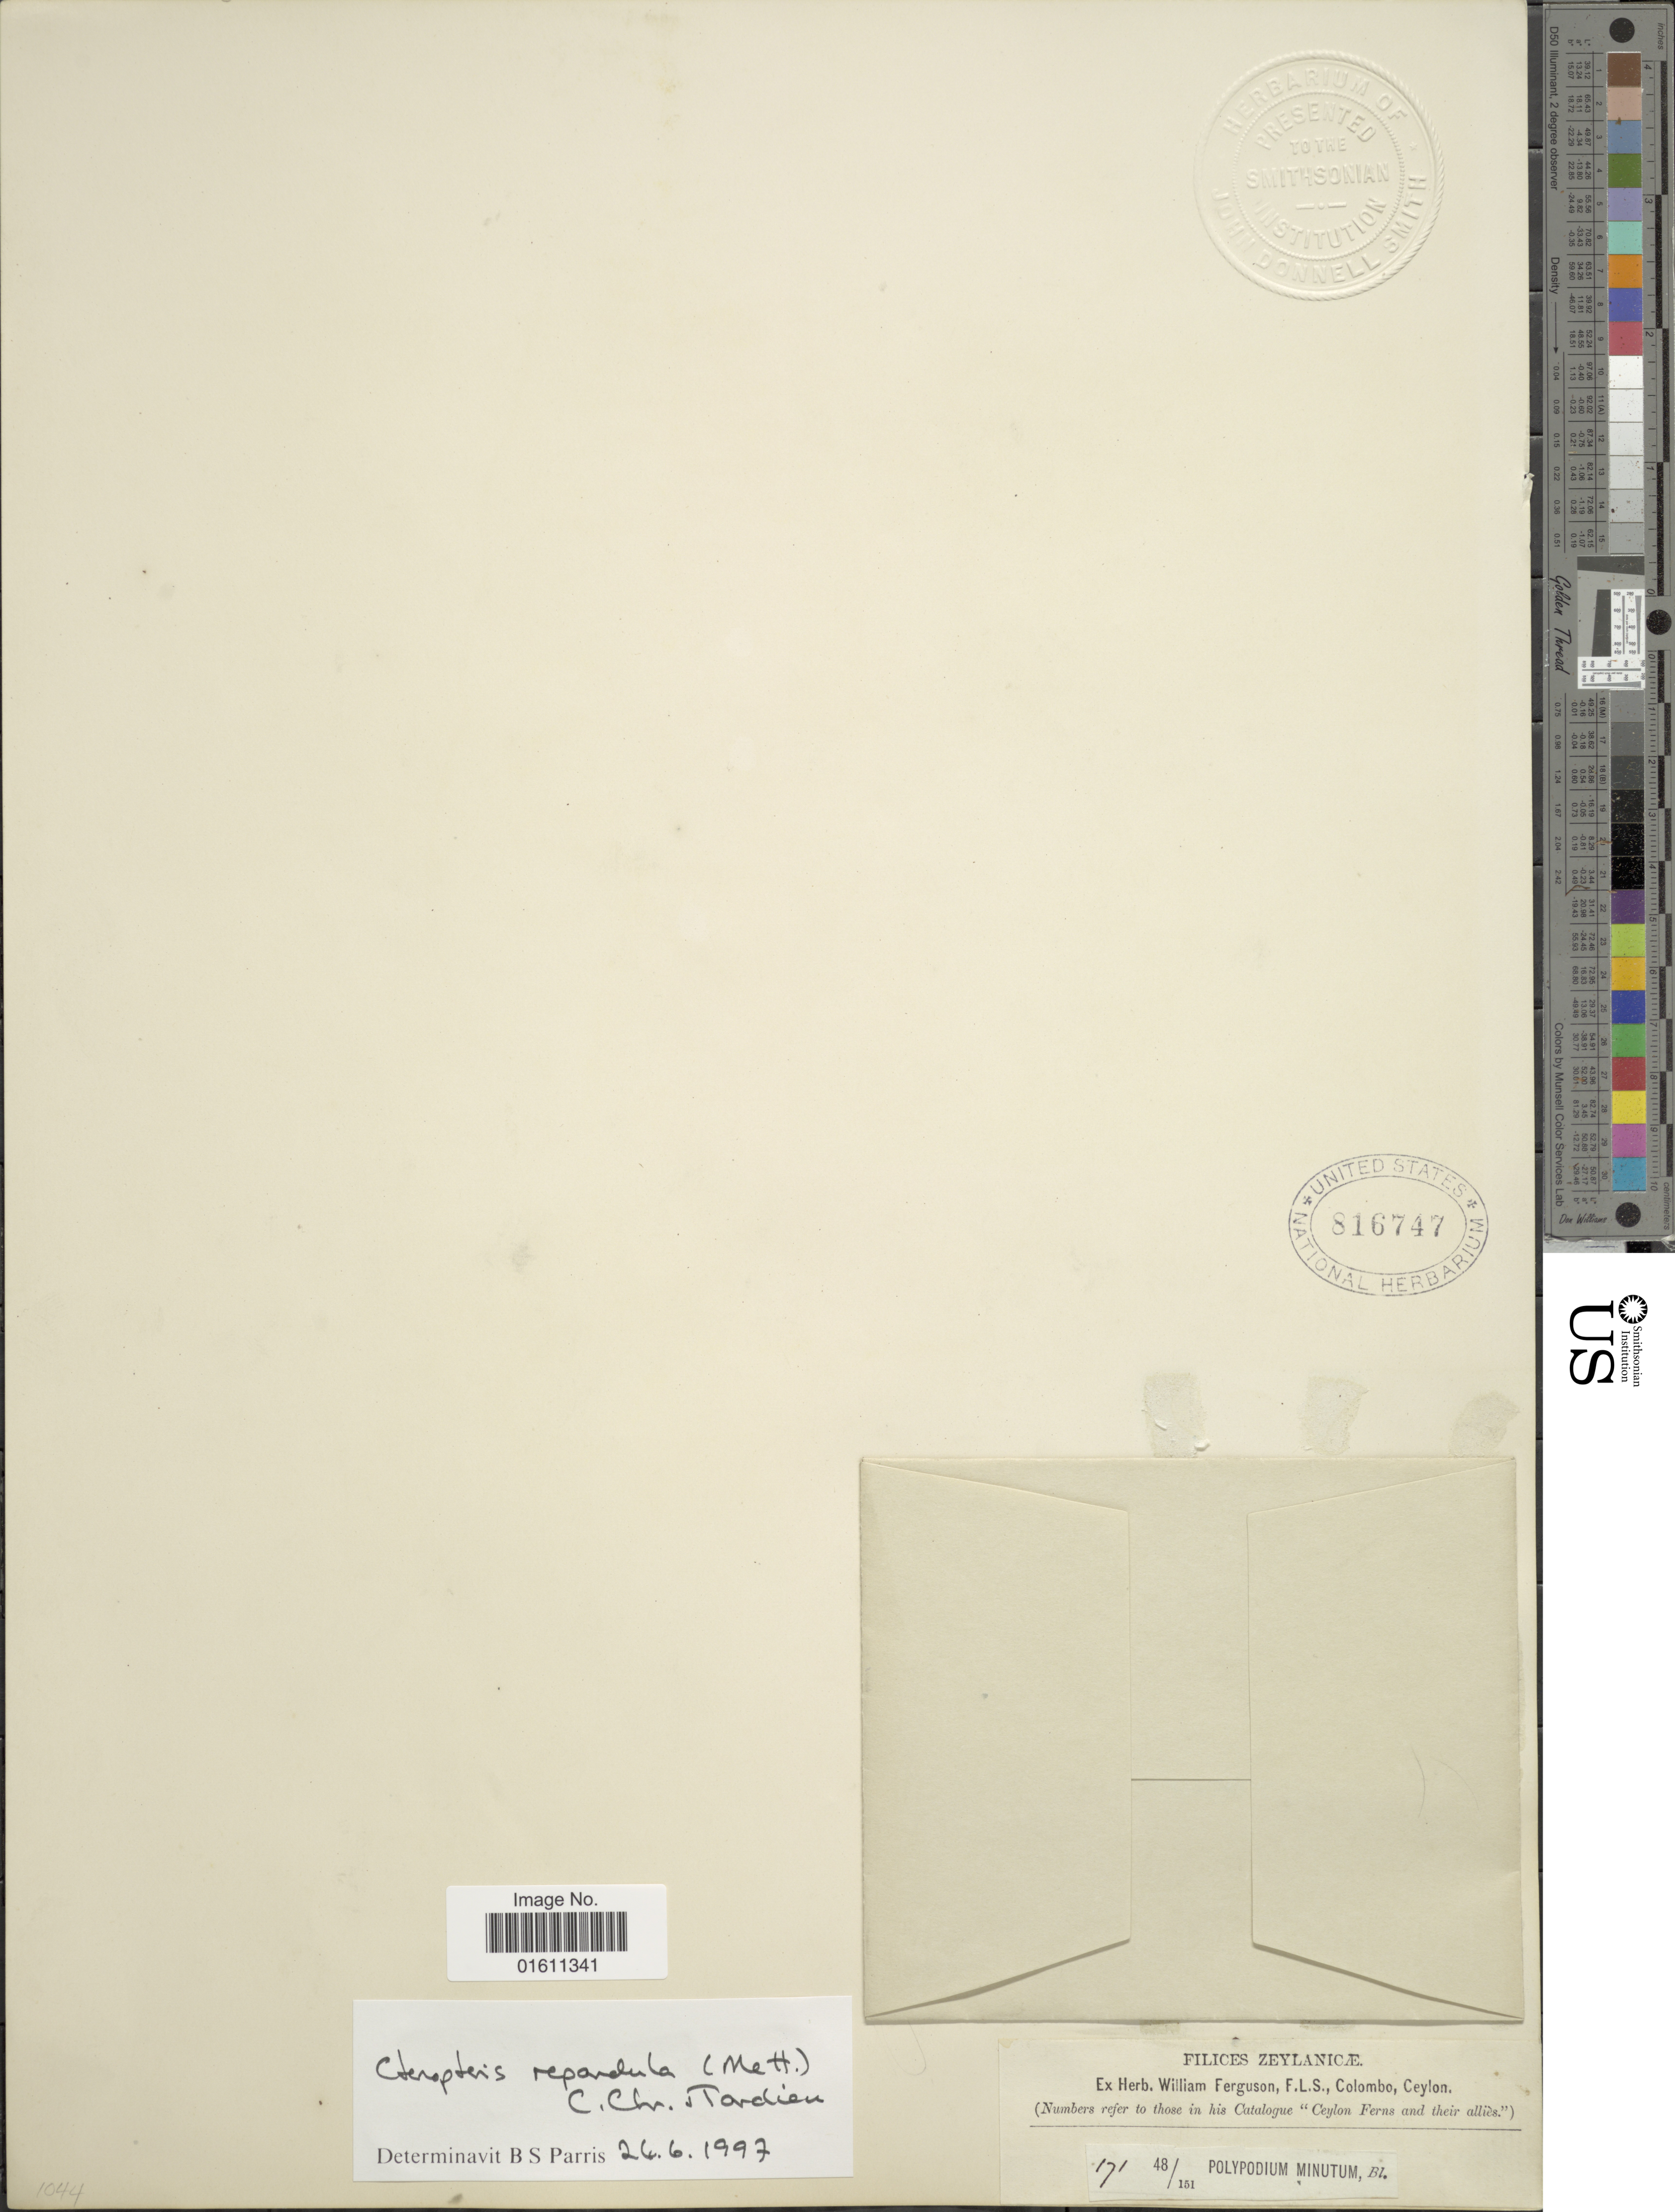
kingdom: Plantae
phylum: Tracheophyta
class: Polypodiopsida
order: Polypodiales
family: Polypodiaceae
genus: Tomophyllum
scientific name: Tomophyllum repandulum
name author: (Kunze ex Mett.) Parris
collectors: ex herb. W. Ferguson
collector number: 171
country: Sri Lanka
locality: Filices Zeylanicæ, Ceylon.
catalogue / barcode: US 816747